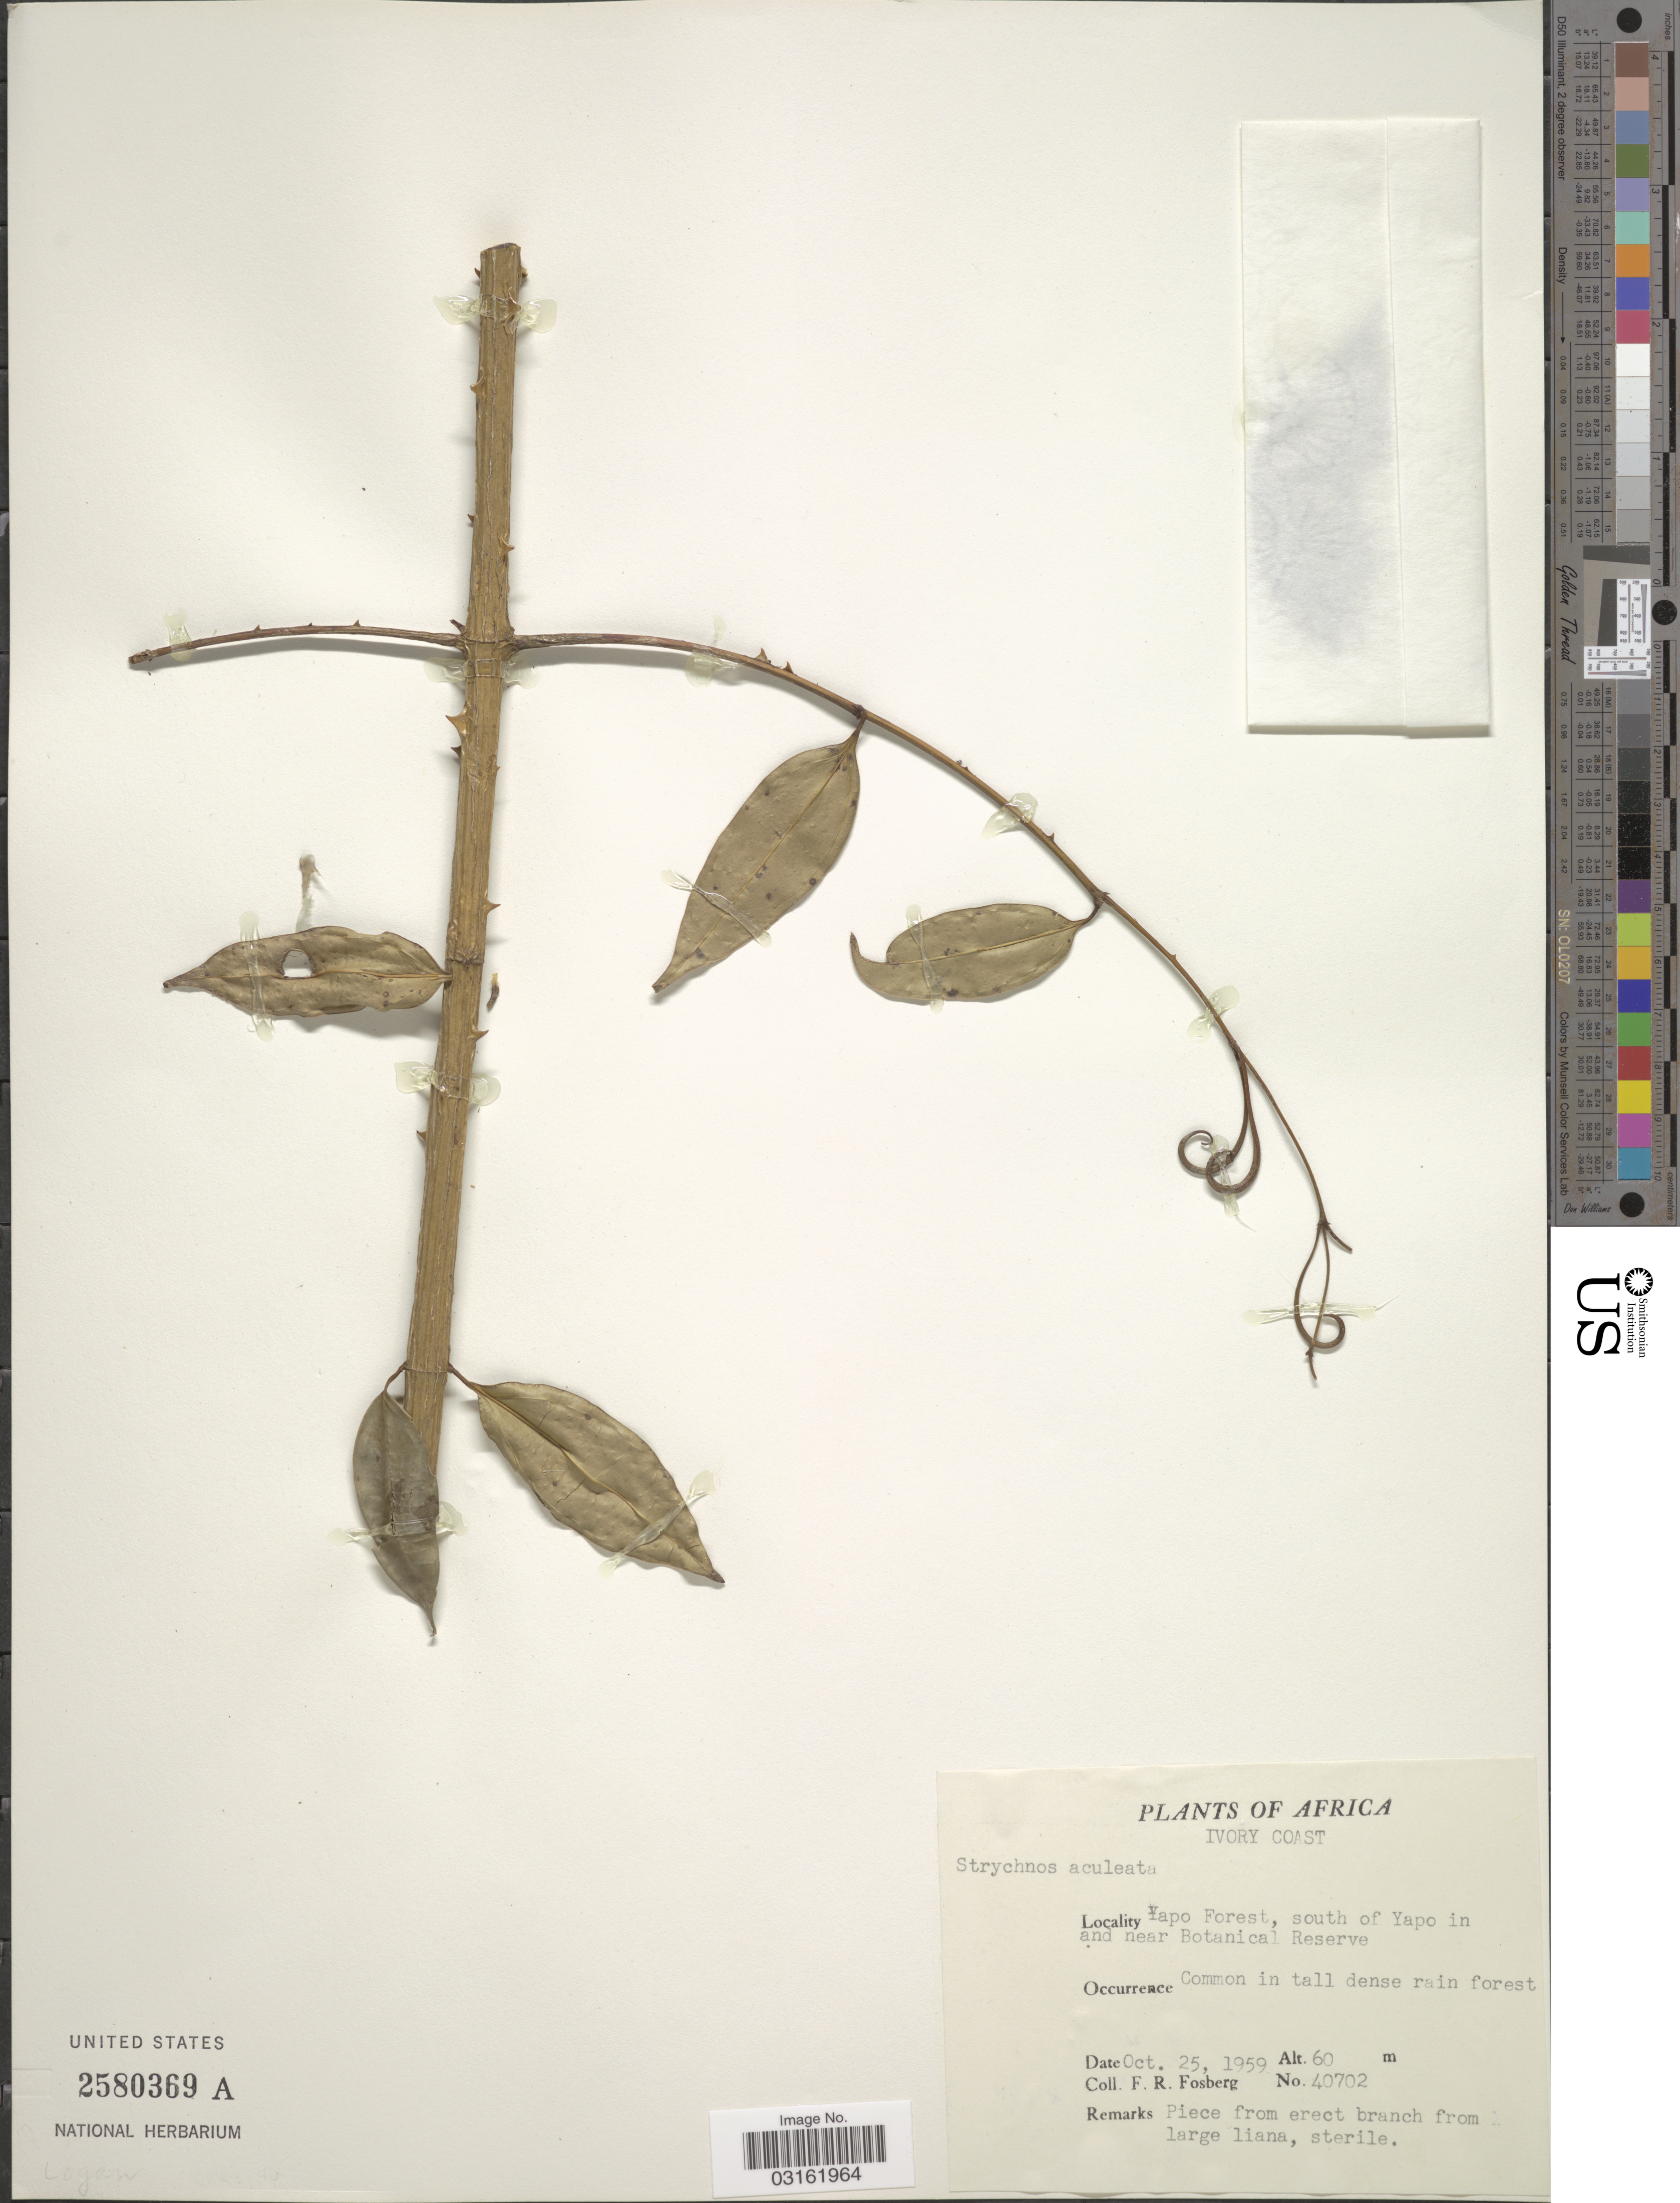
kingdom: Plantae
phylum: Tracheophyta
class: Magnoliopsida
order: Gentianales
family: Loganiaceae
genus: Strychnos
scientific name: Strychnos aculeata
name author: Soler.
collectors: F. R. Fosberg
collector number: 40702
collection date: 1959-10-25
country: Ivory Coast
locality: Africa. Yapo Forest, south of Yapo in and near Botanic Reserve.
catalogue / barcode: US 2580369A